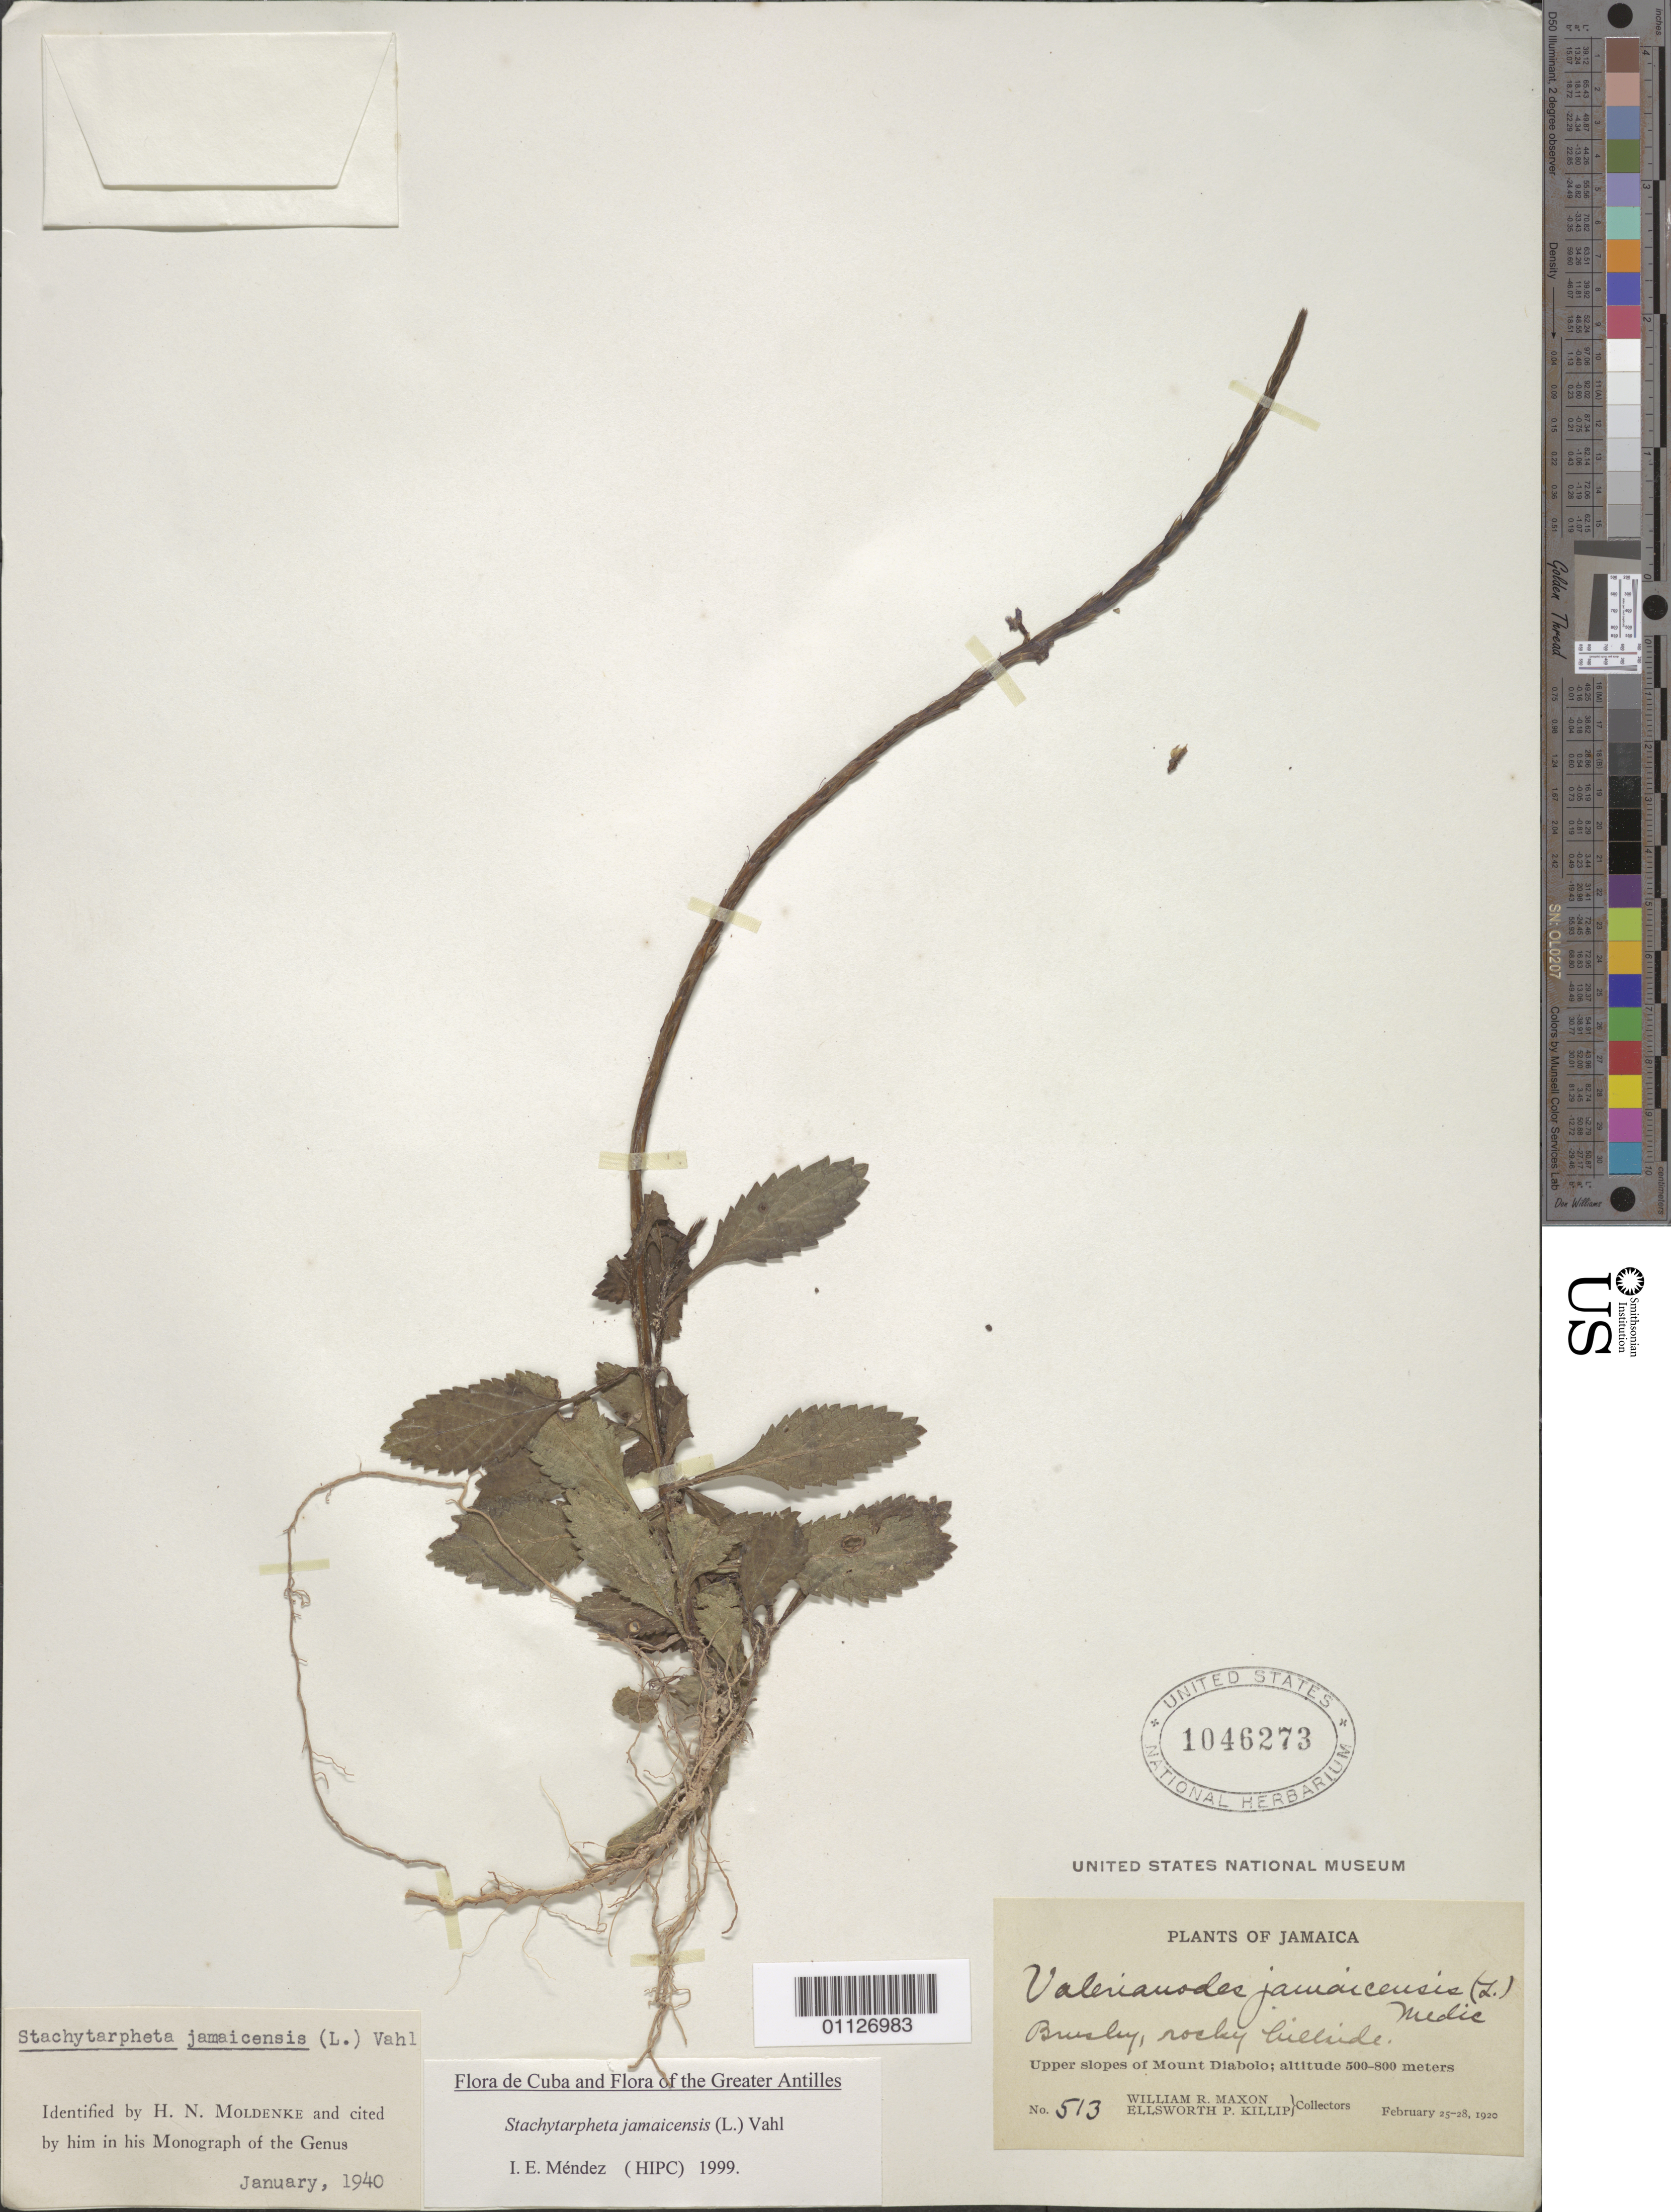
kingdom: Plantae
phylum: Tracheophyta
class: Magnoliopsida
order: Lamiales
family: Verbenaceae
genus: Stachytarpheta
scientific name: Stachytarpheta jamaicensis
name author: (L.) Vahl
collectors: W. R. Maxon & E. P. Killip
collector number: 513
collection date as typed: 25 Feb 1920 to 28 Feb 1920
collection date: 1920-02-25/1920-02-28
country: Jamaica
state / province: Saint Catherine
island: Jamaica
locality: Upper slopes of Mt Diabolo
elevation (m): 500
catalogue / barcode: US 1046273